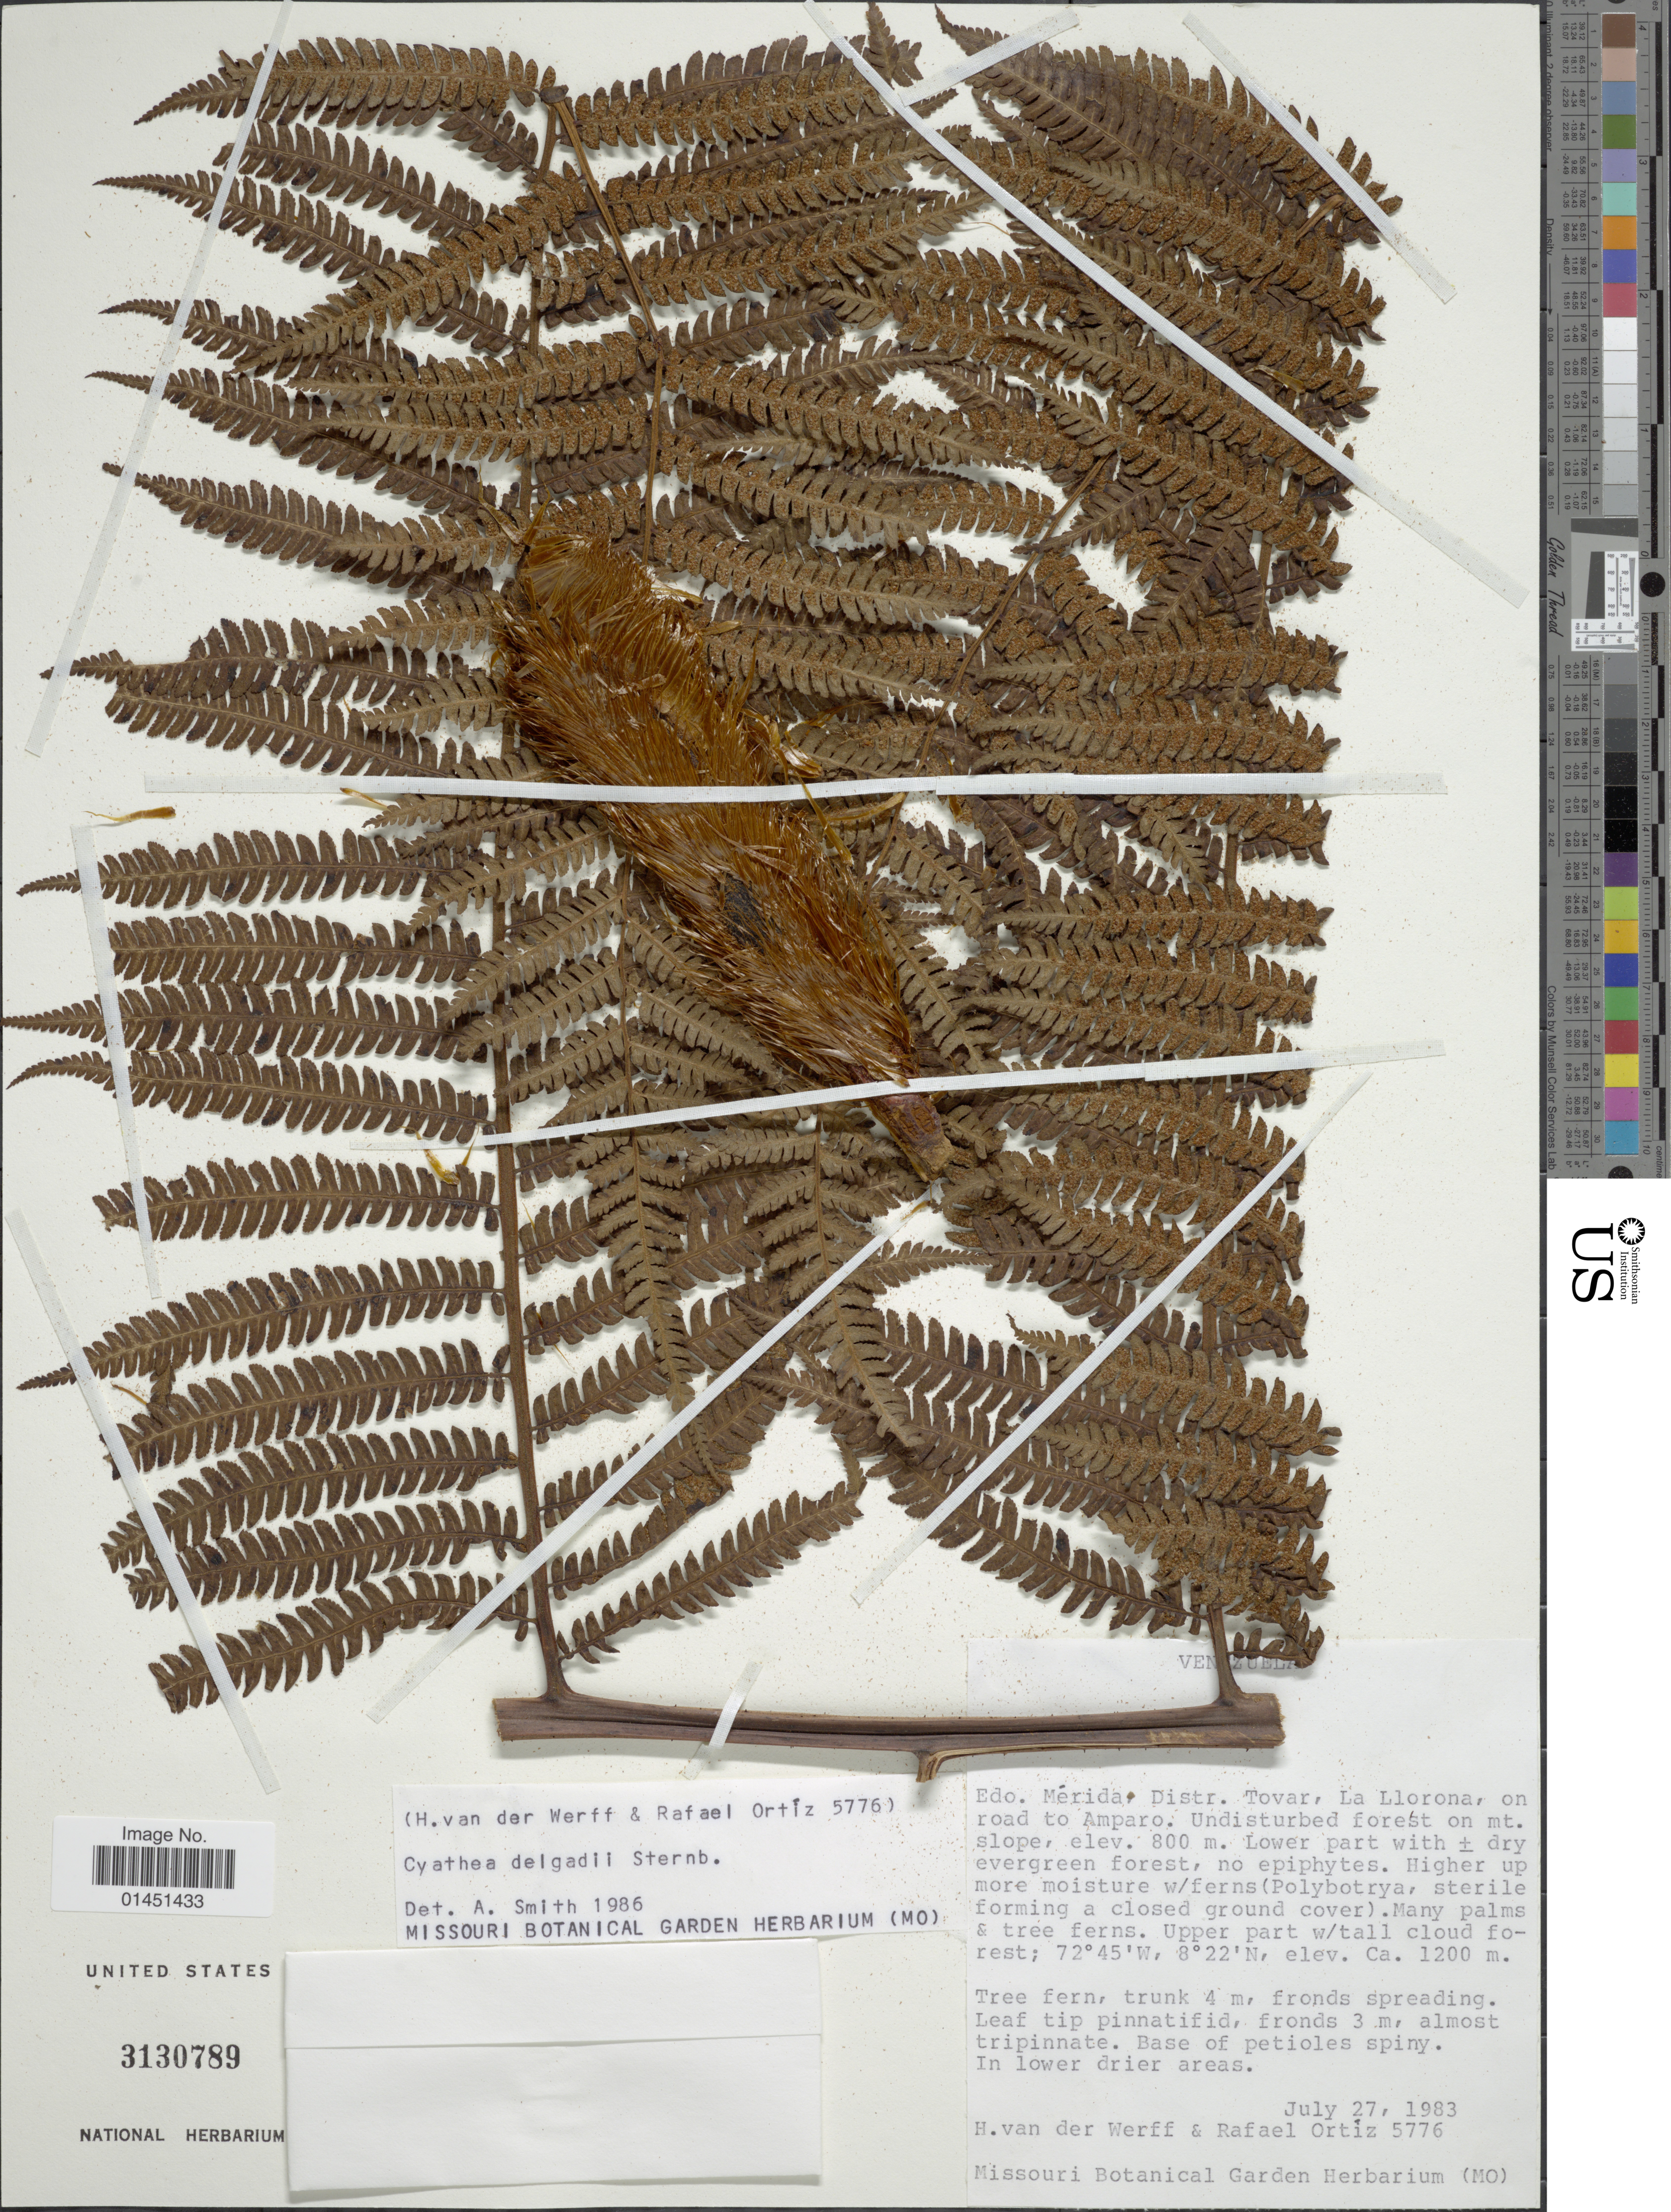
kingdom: Plantae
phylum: Tracheophyta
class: Polypodiopsida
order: Cyatheales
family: Cyatheaceae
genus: Cyathea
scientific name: Cyathea delgadii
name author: Pohl ex Sternb.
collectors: H. van der Werff & R. Ortiz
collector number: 5776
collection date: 1983-07-27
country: Venezuela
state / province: Mérida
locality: Distr. Tovar, La Llorona, on road to Amparo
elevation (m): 800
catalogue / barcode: US 3130789